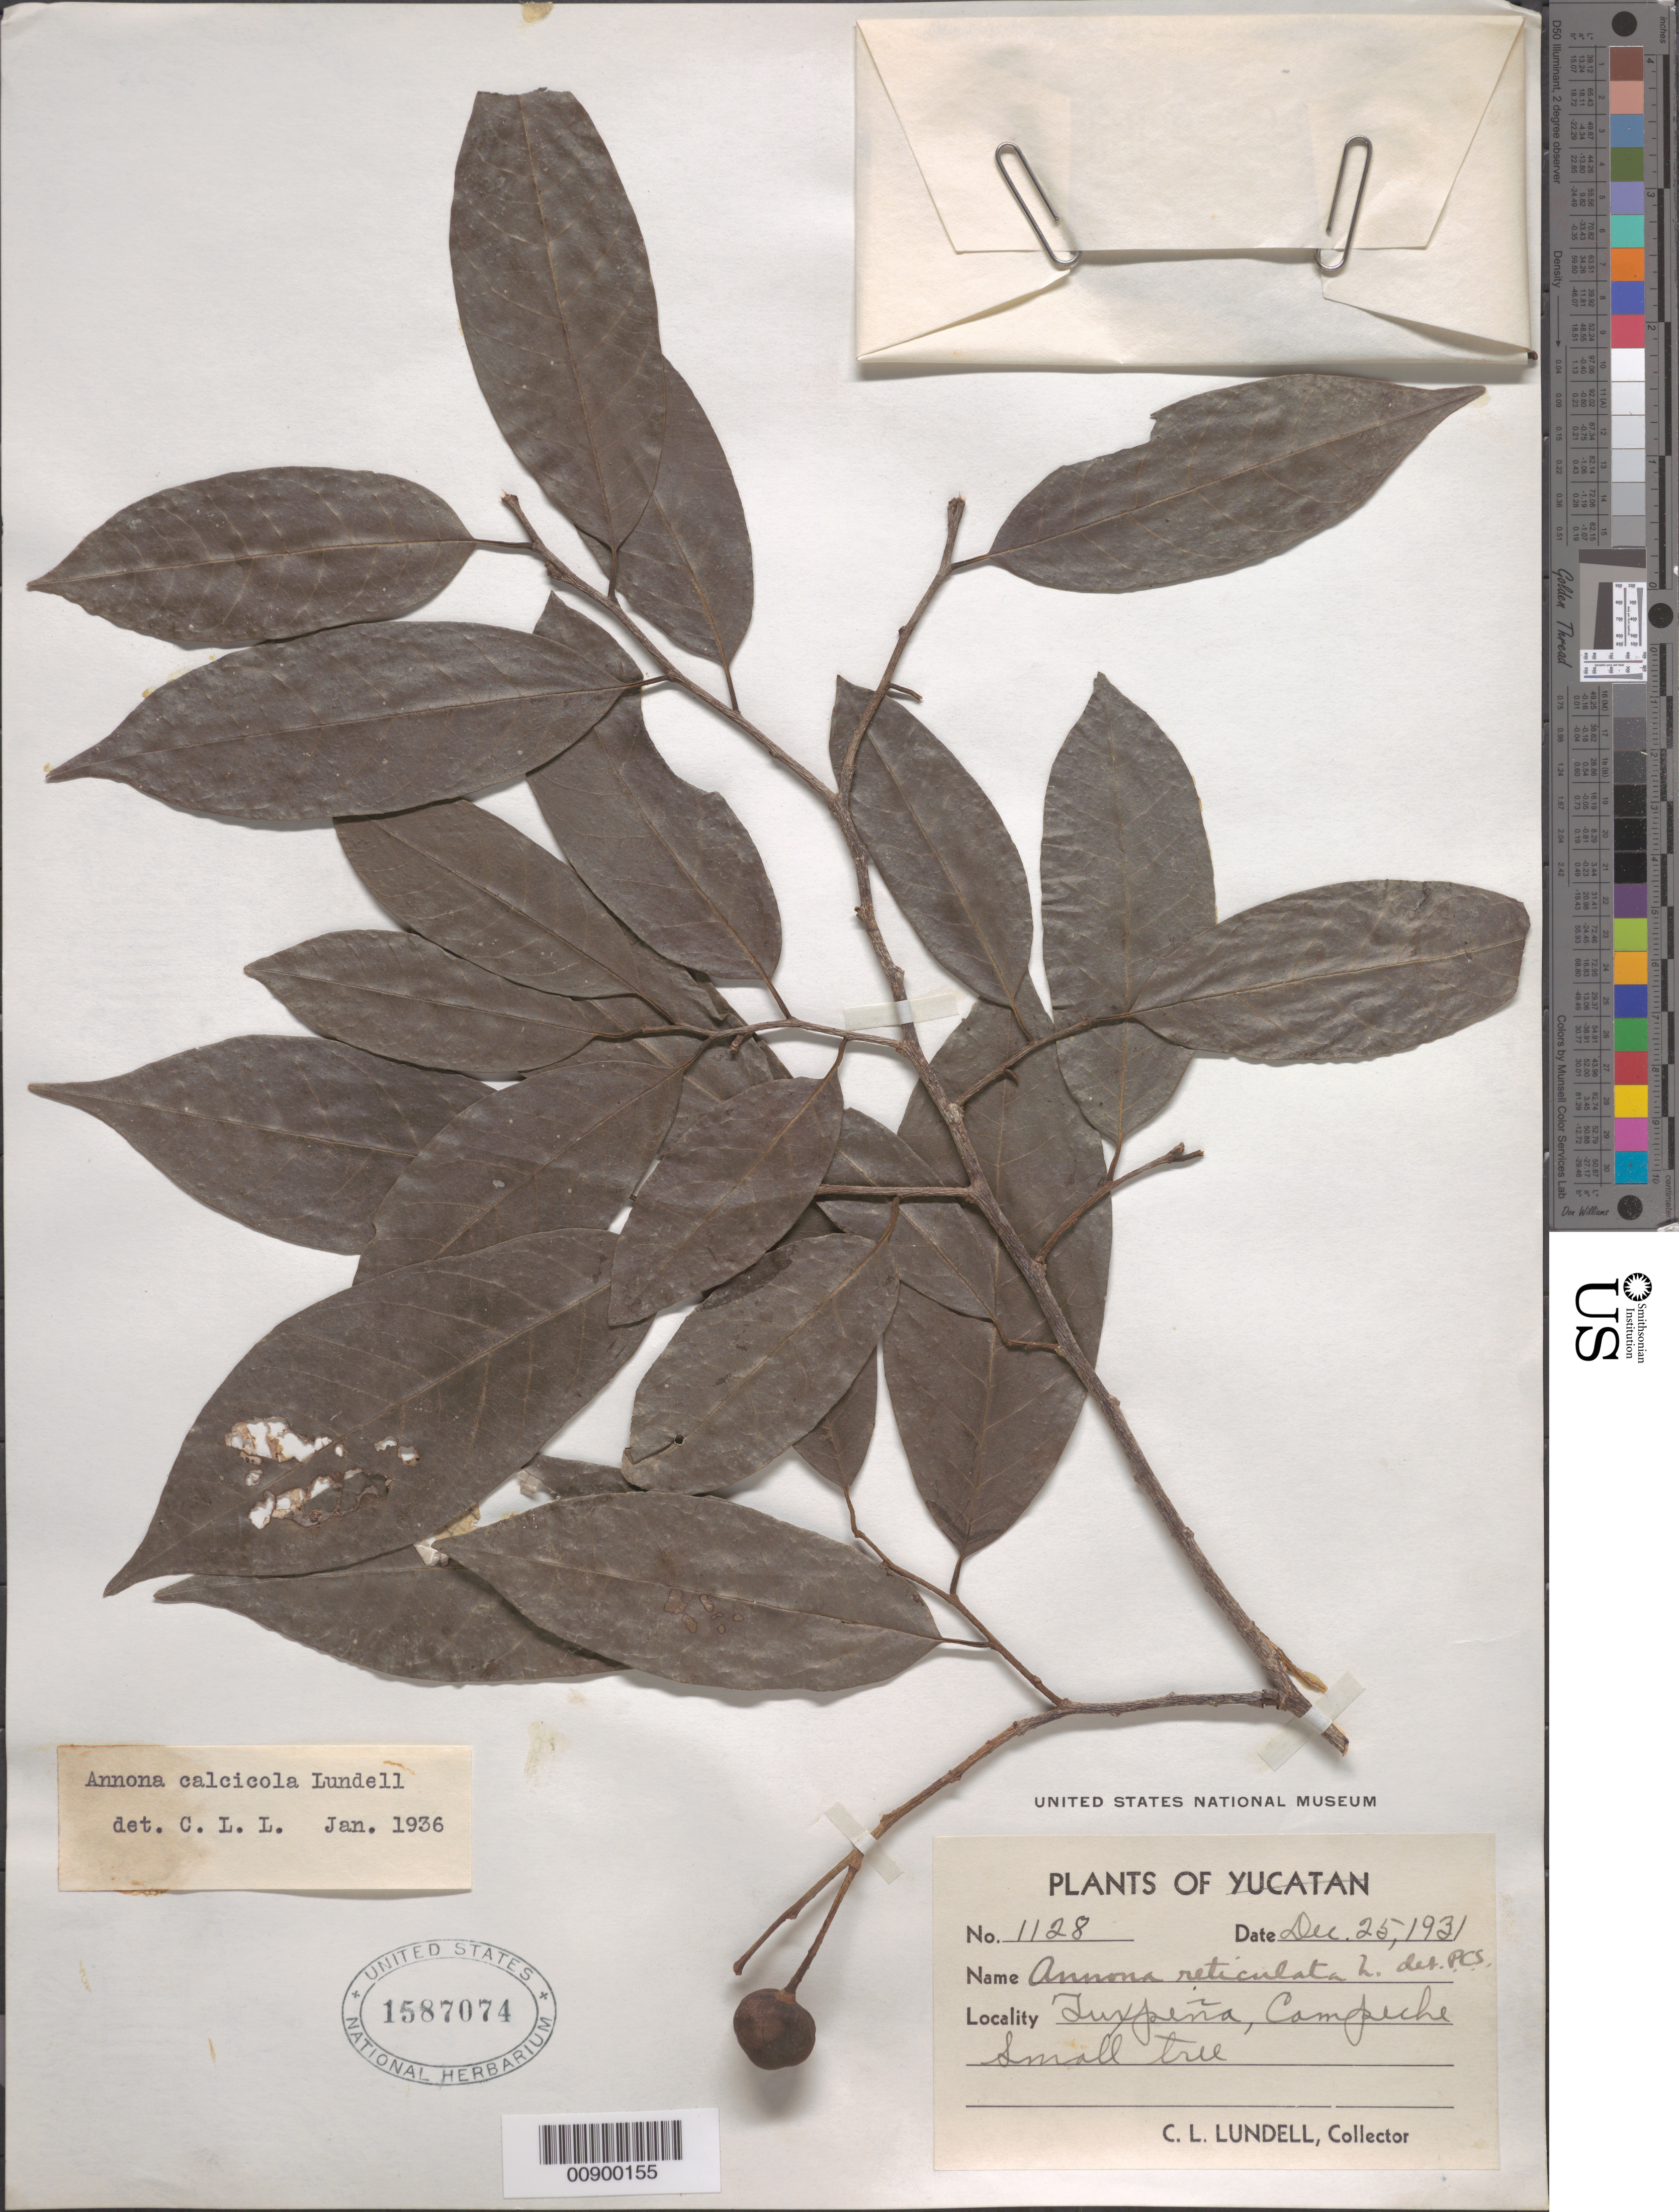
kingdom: Plantae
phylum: Tracheophyta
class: Magnoliopsida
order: Magnoliales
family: Annonaceae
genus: Annona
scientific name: Annona calcicola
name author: Lundell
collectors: C. L. Lundell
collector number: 1128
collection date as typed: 25 Dec 1931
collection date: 1931-12-25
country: Mexico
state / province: Campeche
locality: Tuxpeña, Campeche.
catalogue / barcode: US 1587074